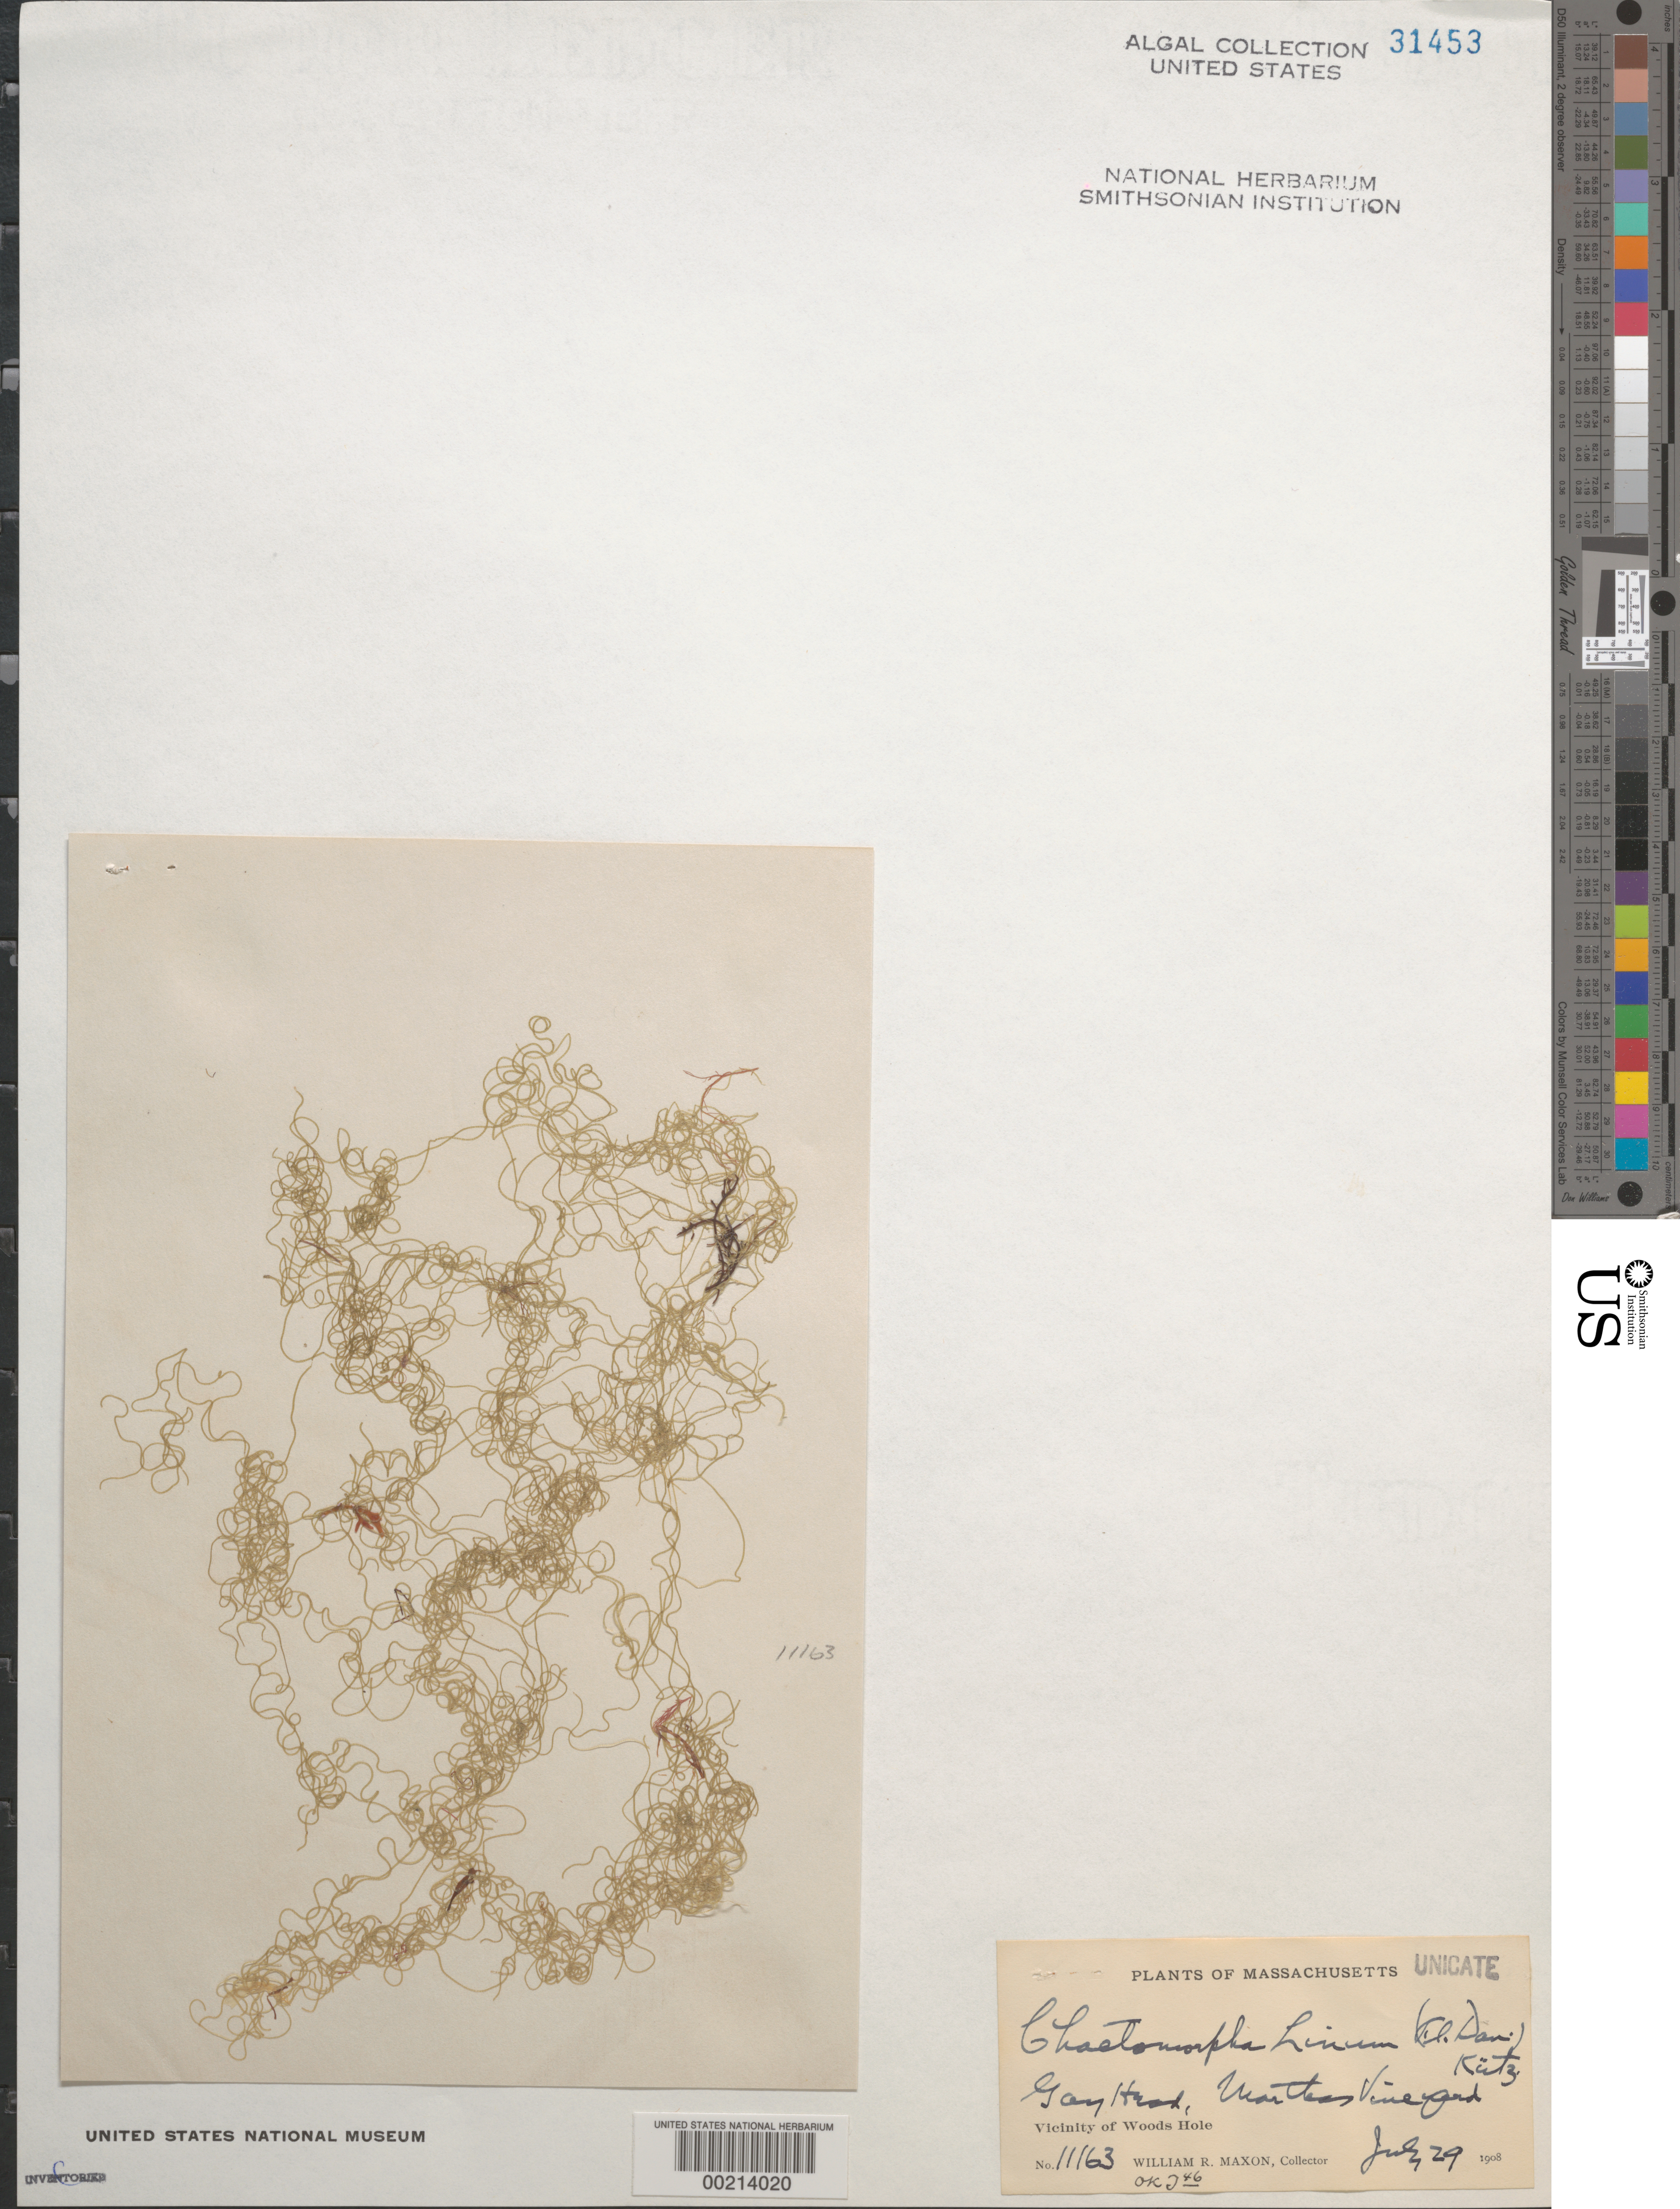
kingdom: Plantae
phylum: Chlorophyta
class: Ulvophyceae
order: Cladophorales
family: Cladophoraceae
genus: Chaetomorpha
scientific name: Chaetomorpha linum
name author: (O.F. Muell.) Kütz.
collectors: W. R. Maxon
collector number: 11163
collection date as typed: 29 Jul 1908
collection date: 1908-07-29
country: United States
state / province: Massachusetts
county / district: Dukes County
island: Martha's Vineyard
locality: Gay Head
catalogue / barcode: US 31453